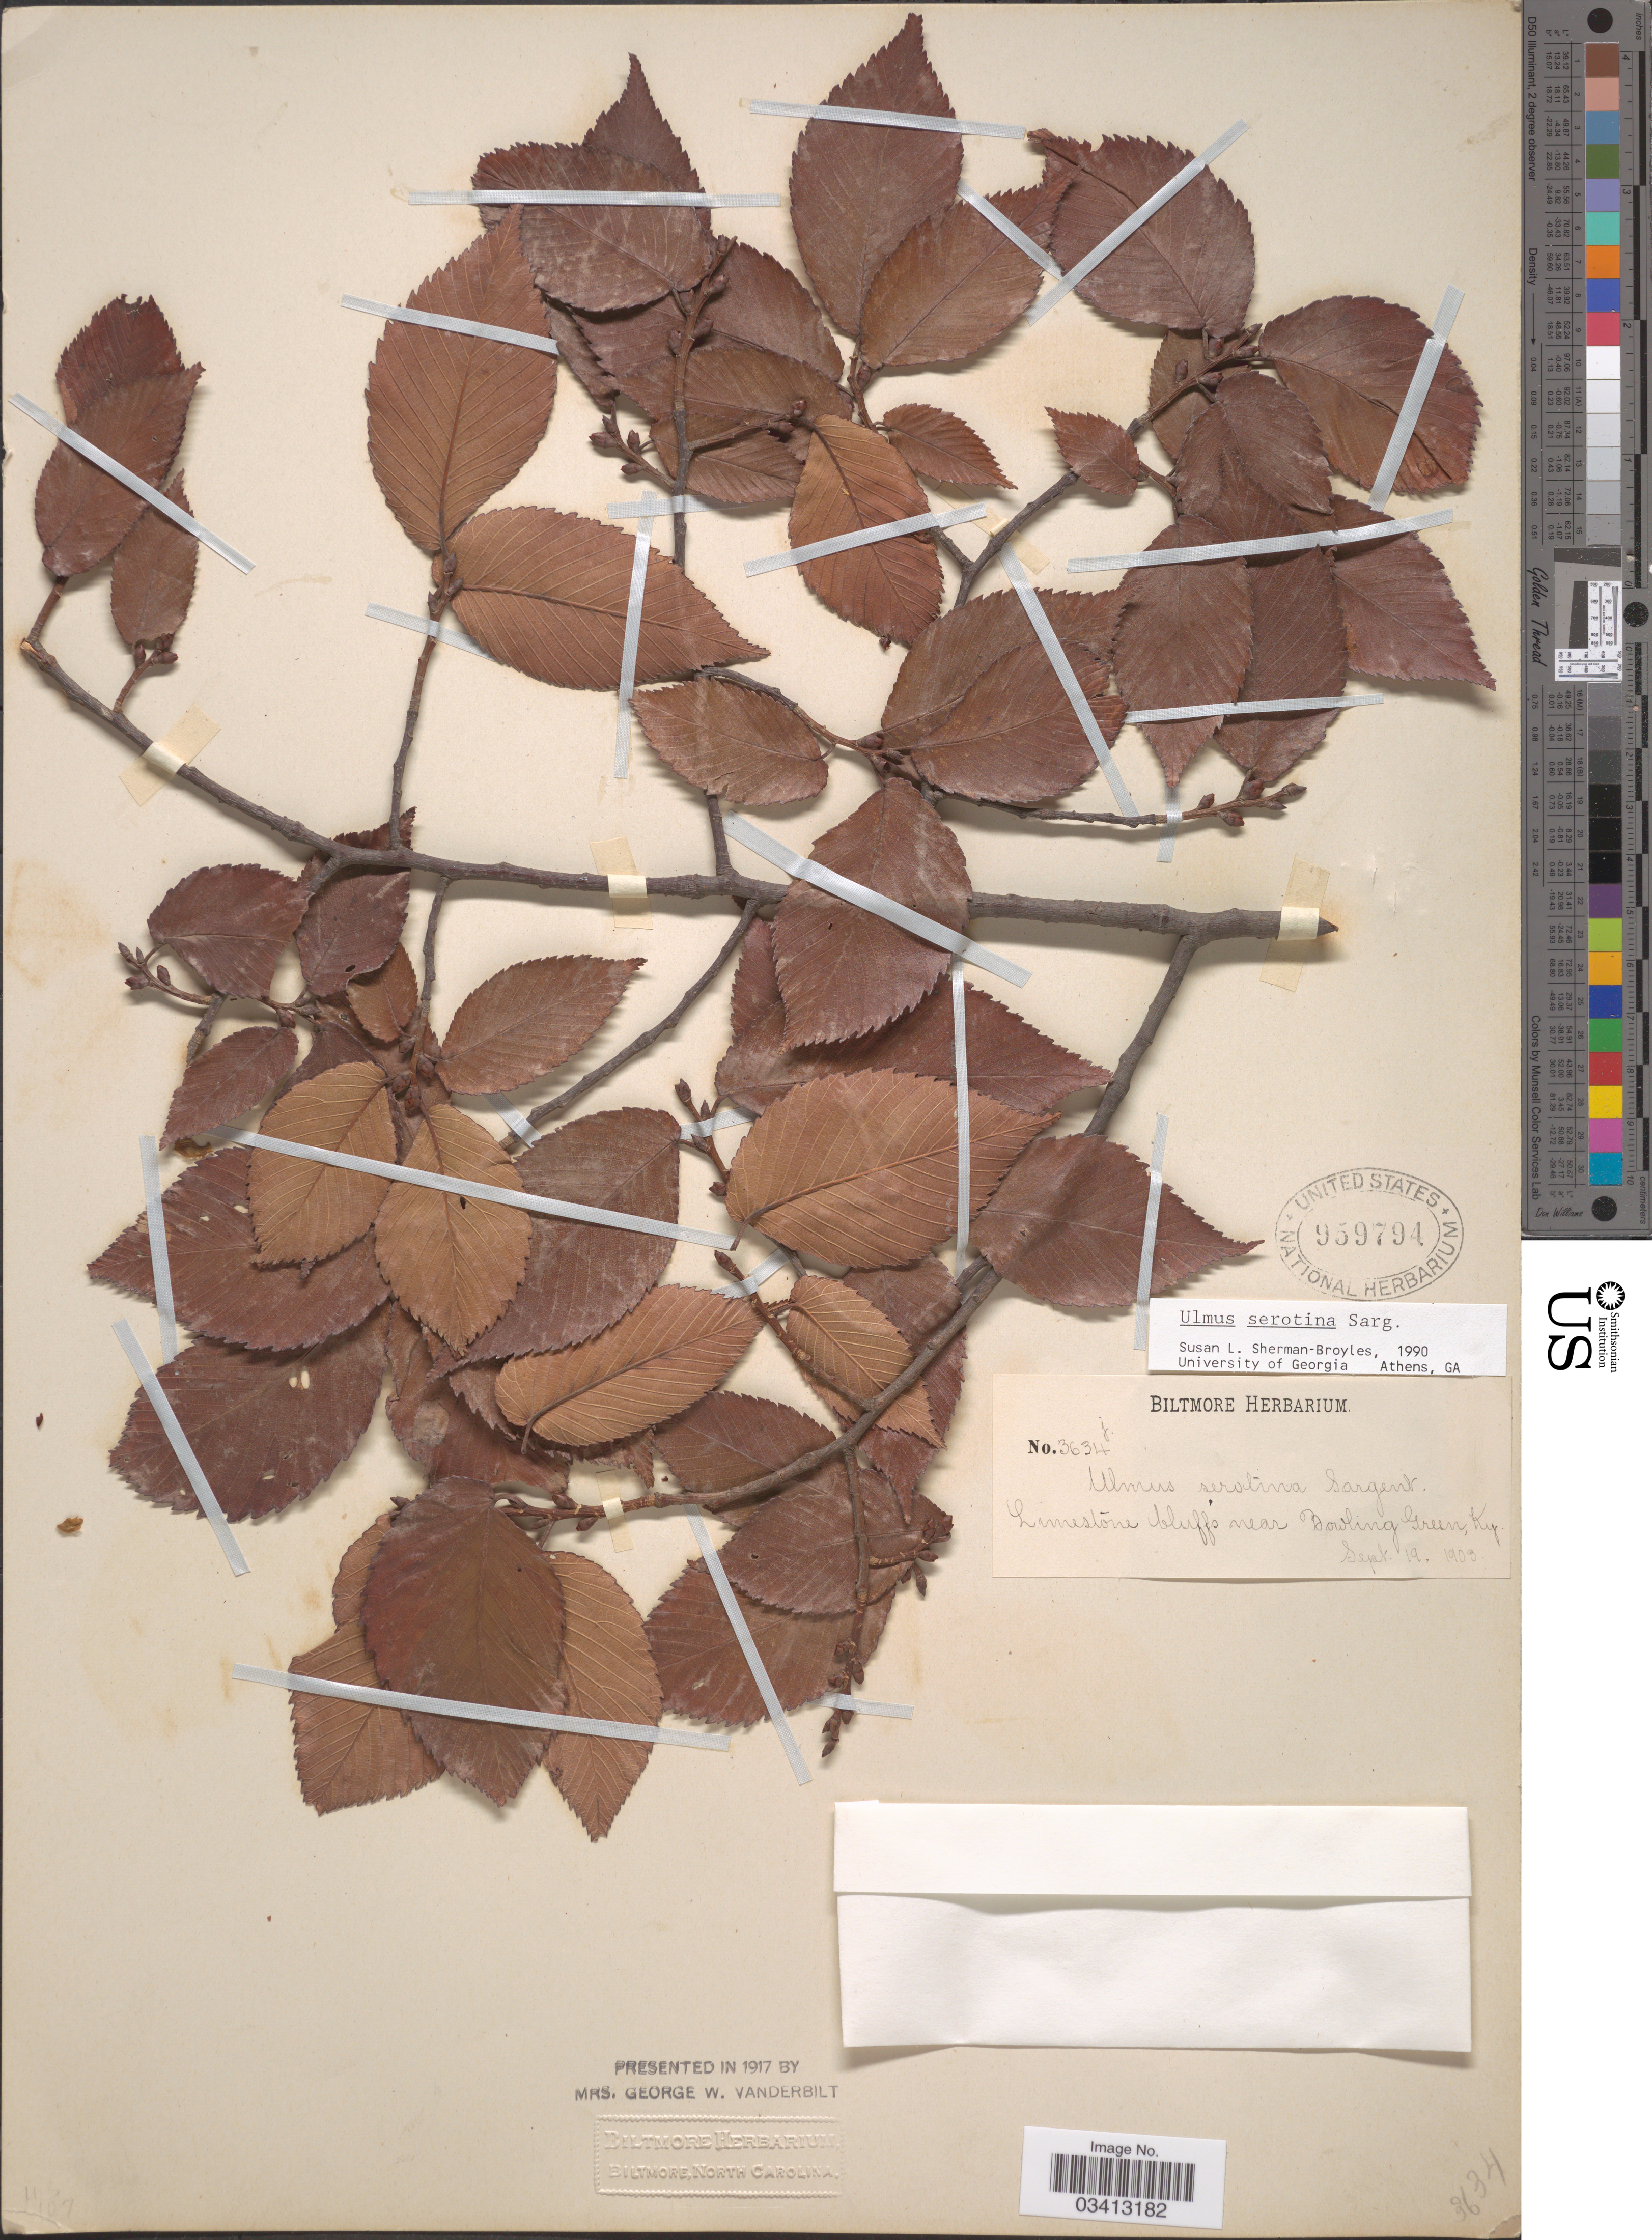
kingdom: Plantae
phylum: Tracheophyta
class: Magnoliopsida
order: Rosales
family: Ulmaceae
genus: Ulmus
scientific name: Ulmus serotina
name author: Sarg.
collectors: ex herb. Biltmore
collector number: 3634 j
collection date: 1903-09-19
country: United States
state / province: Kentucky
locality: Limestone bluffs near Bowling Green.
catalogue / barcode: US 959794